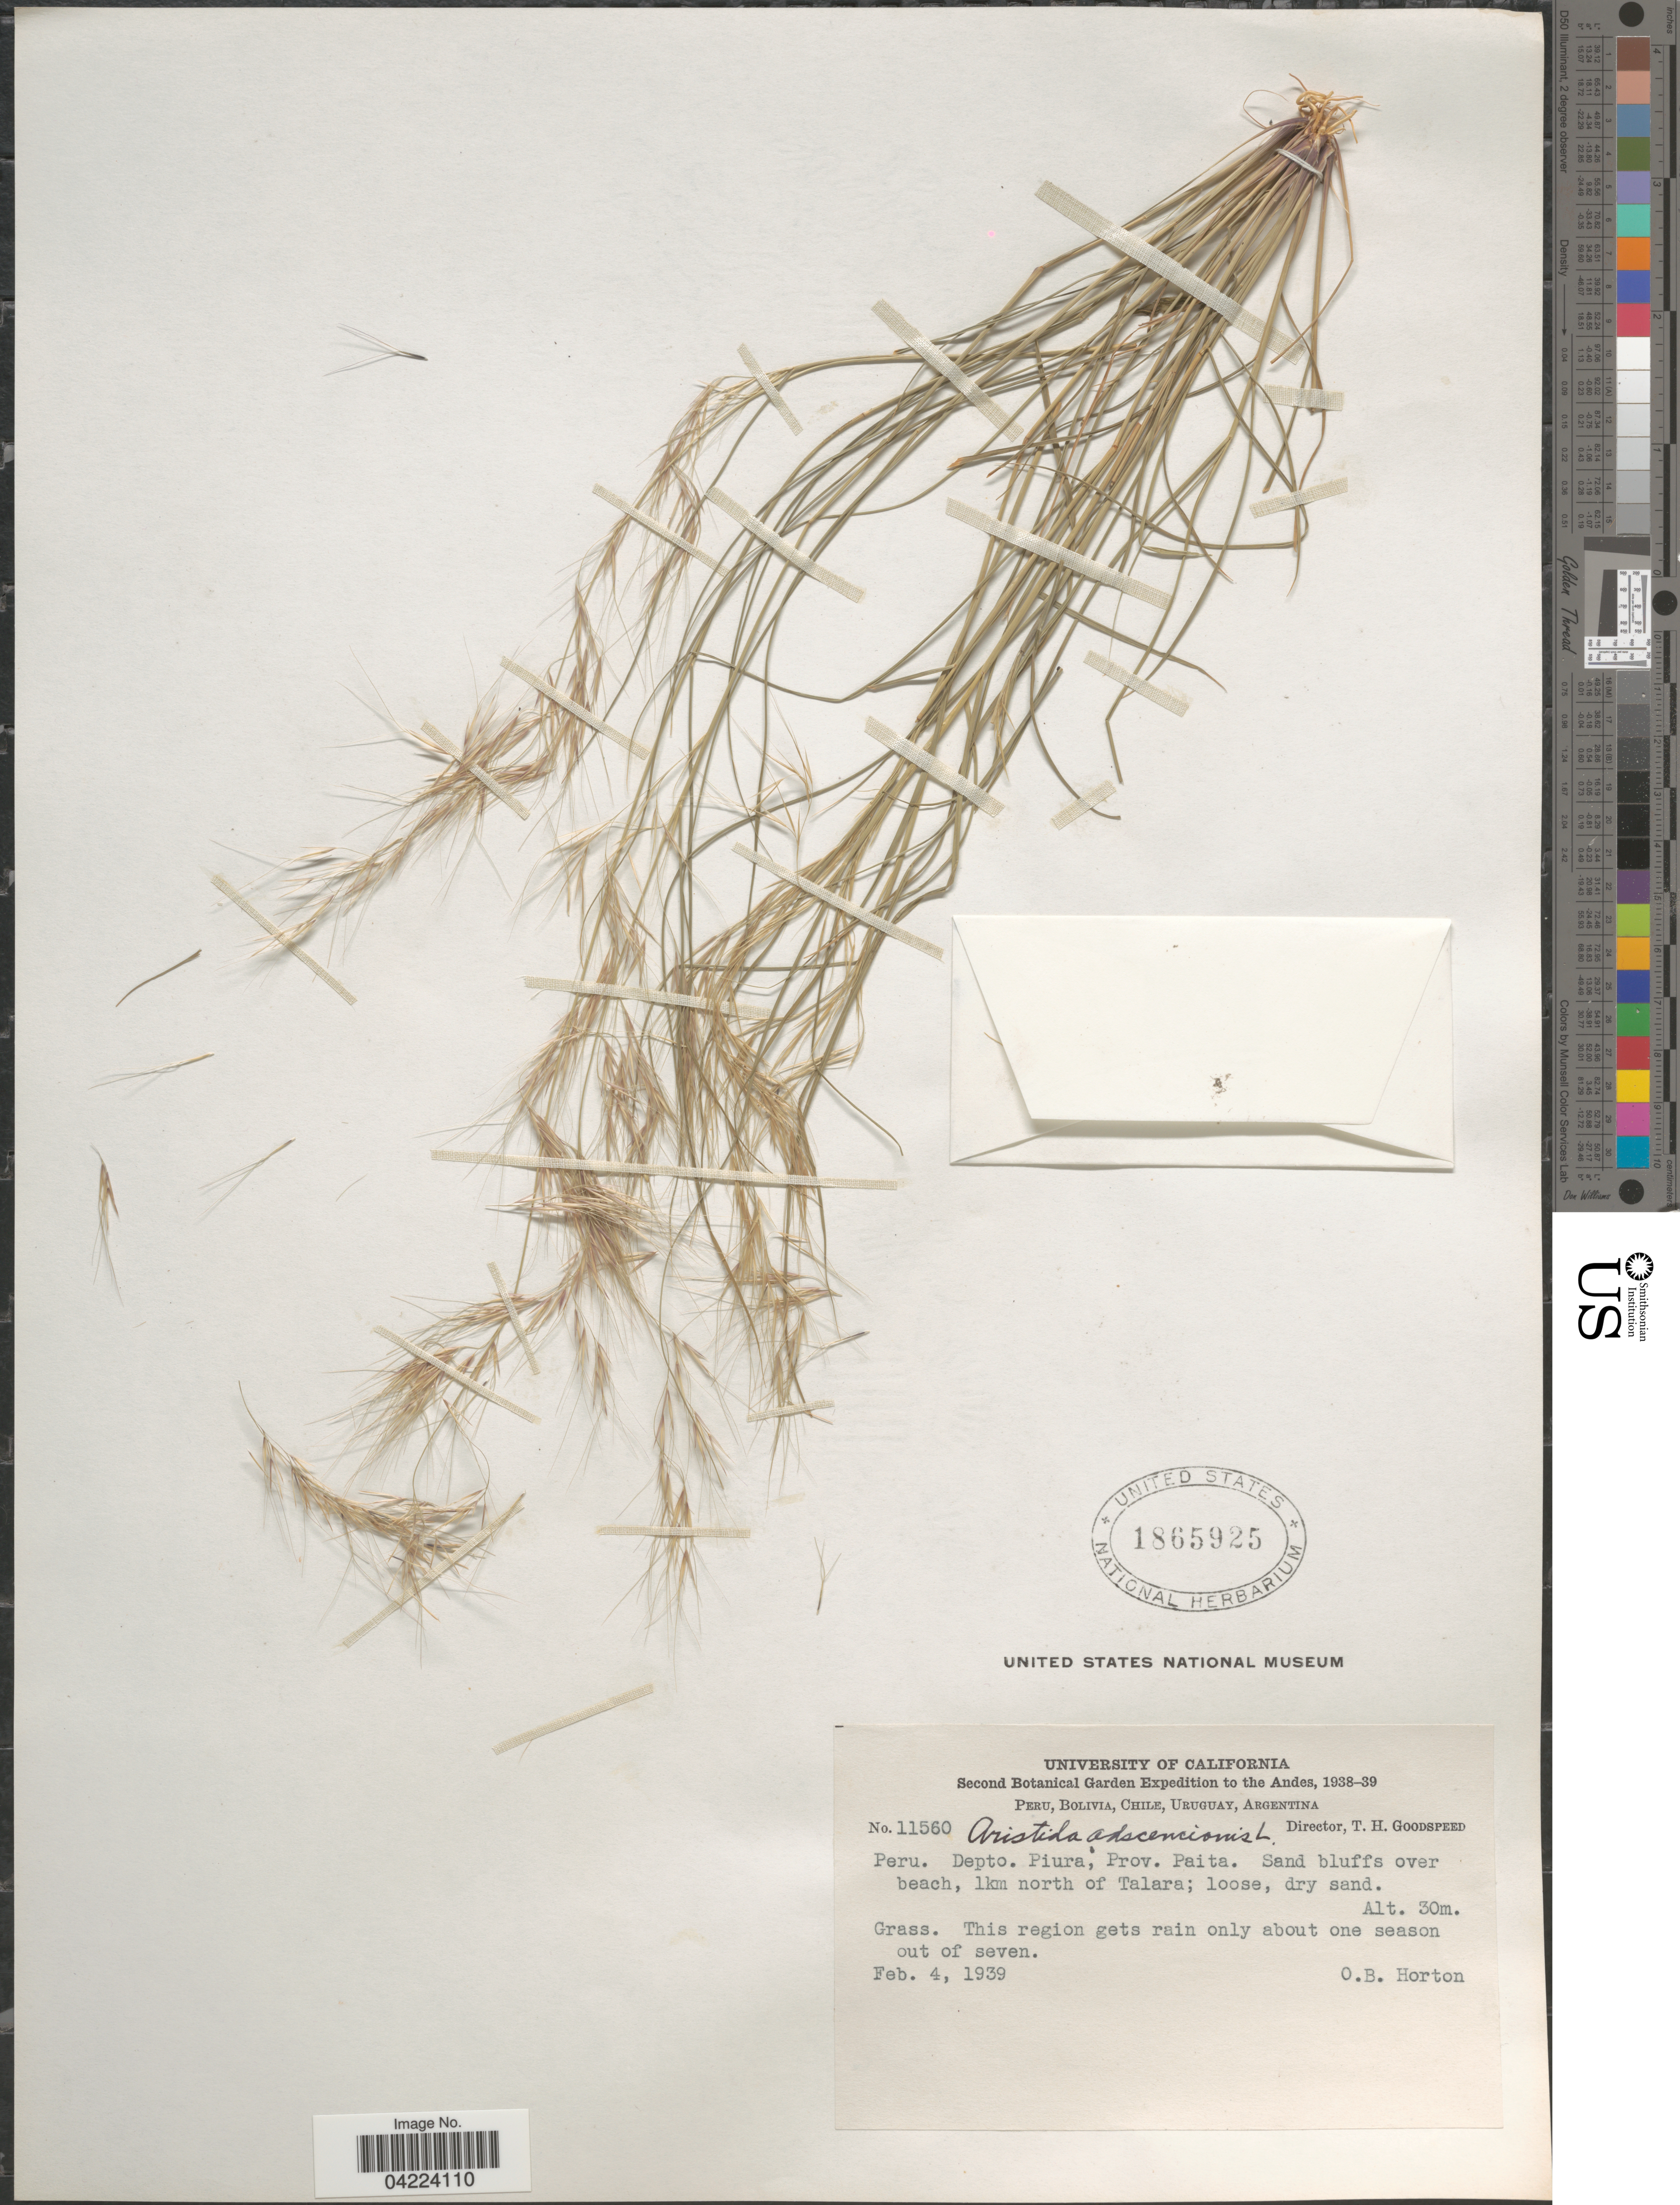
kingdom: Plantae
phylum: Tracheophyta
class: Liliopsida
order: Poales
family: Poaceae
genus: Aristida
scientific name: Aristida adscensionis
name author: L.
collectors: O. B. Horton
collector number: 11560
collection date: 1939-02-04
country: Peru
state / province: Piura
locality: Depto. Piura, Prov. Paita. Sand bluffs over beach, 1km north of Talara.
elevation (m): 30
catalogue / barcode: US 1865925